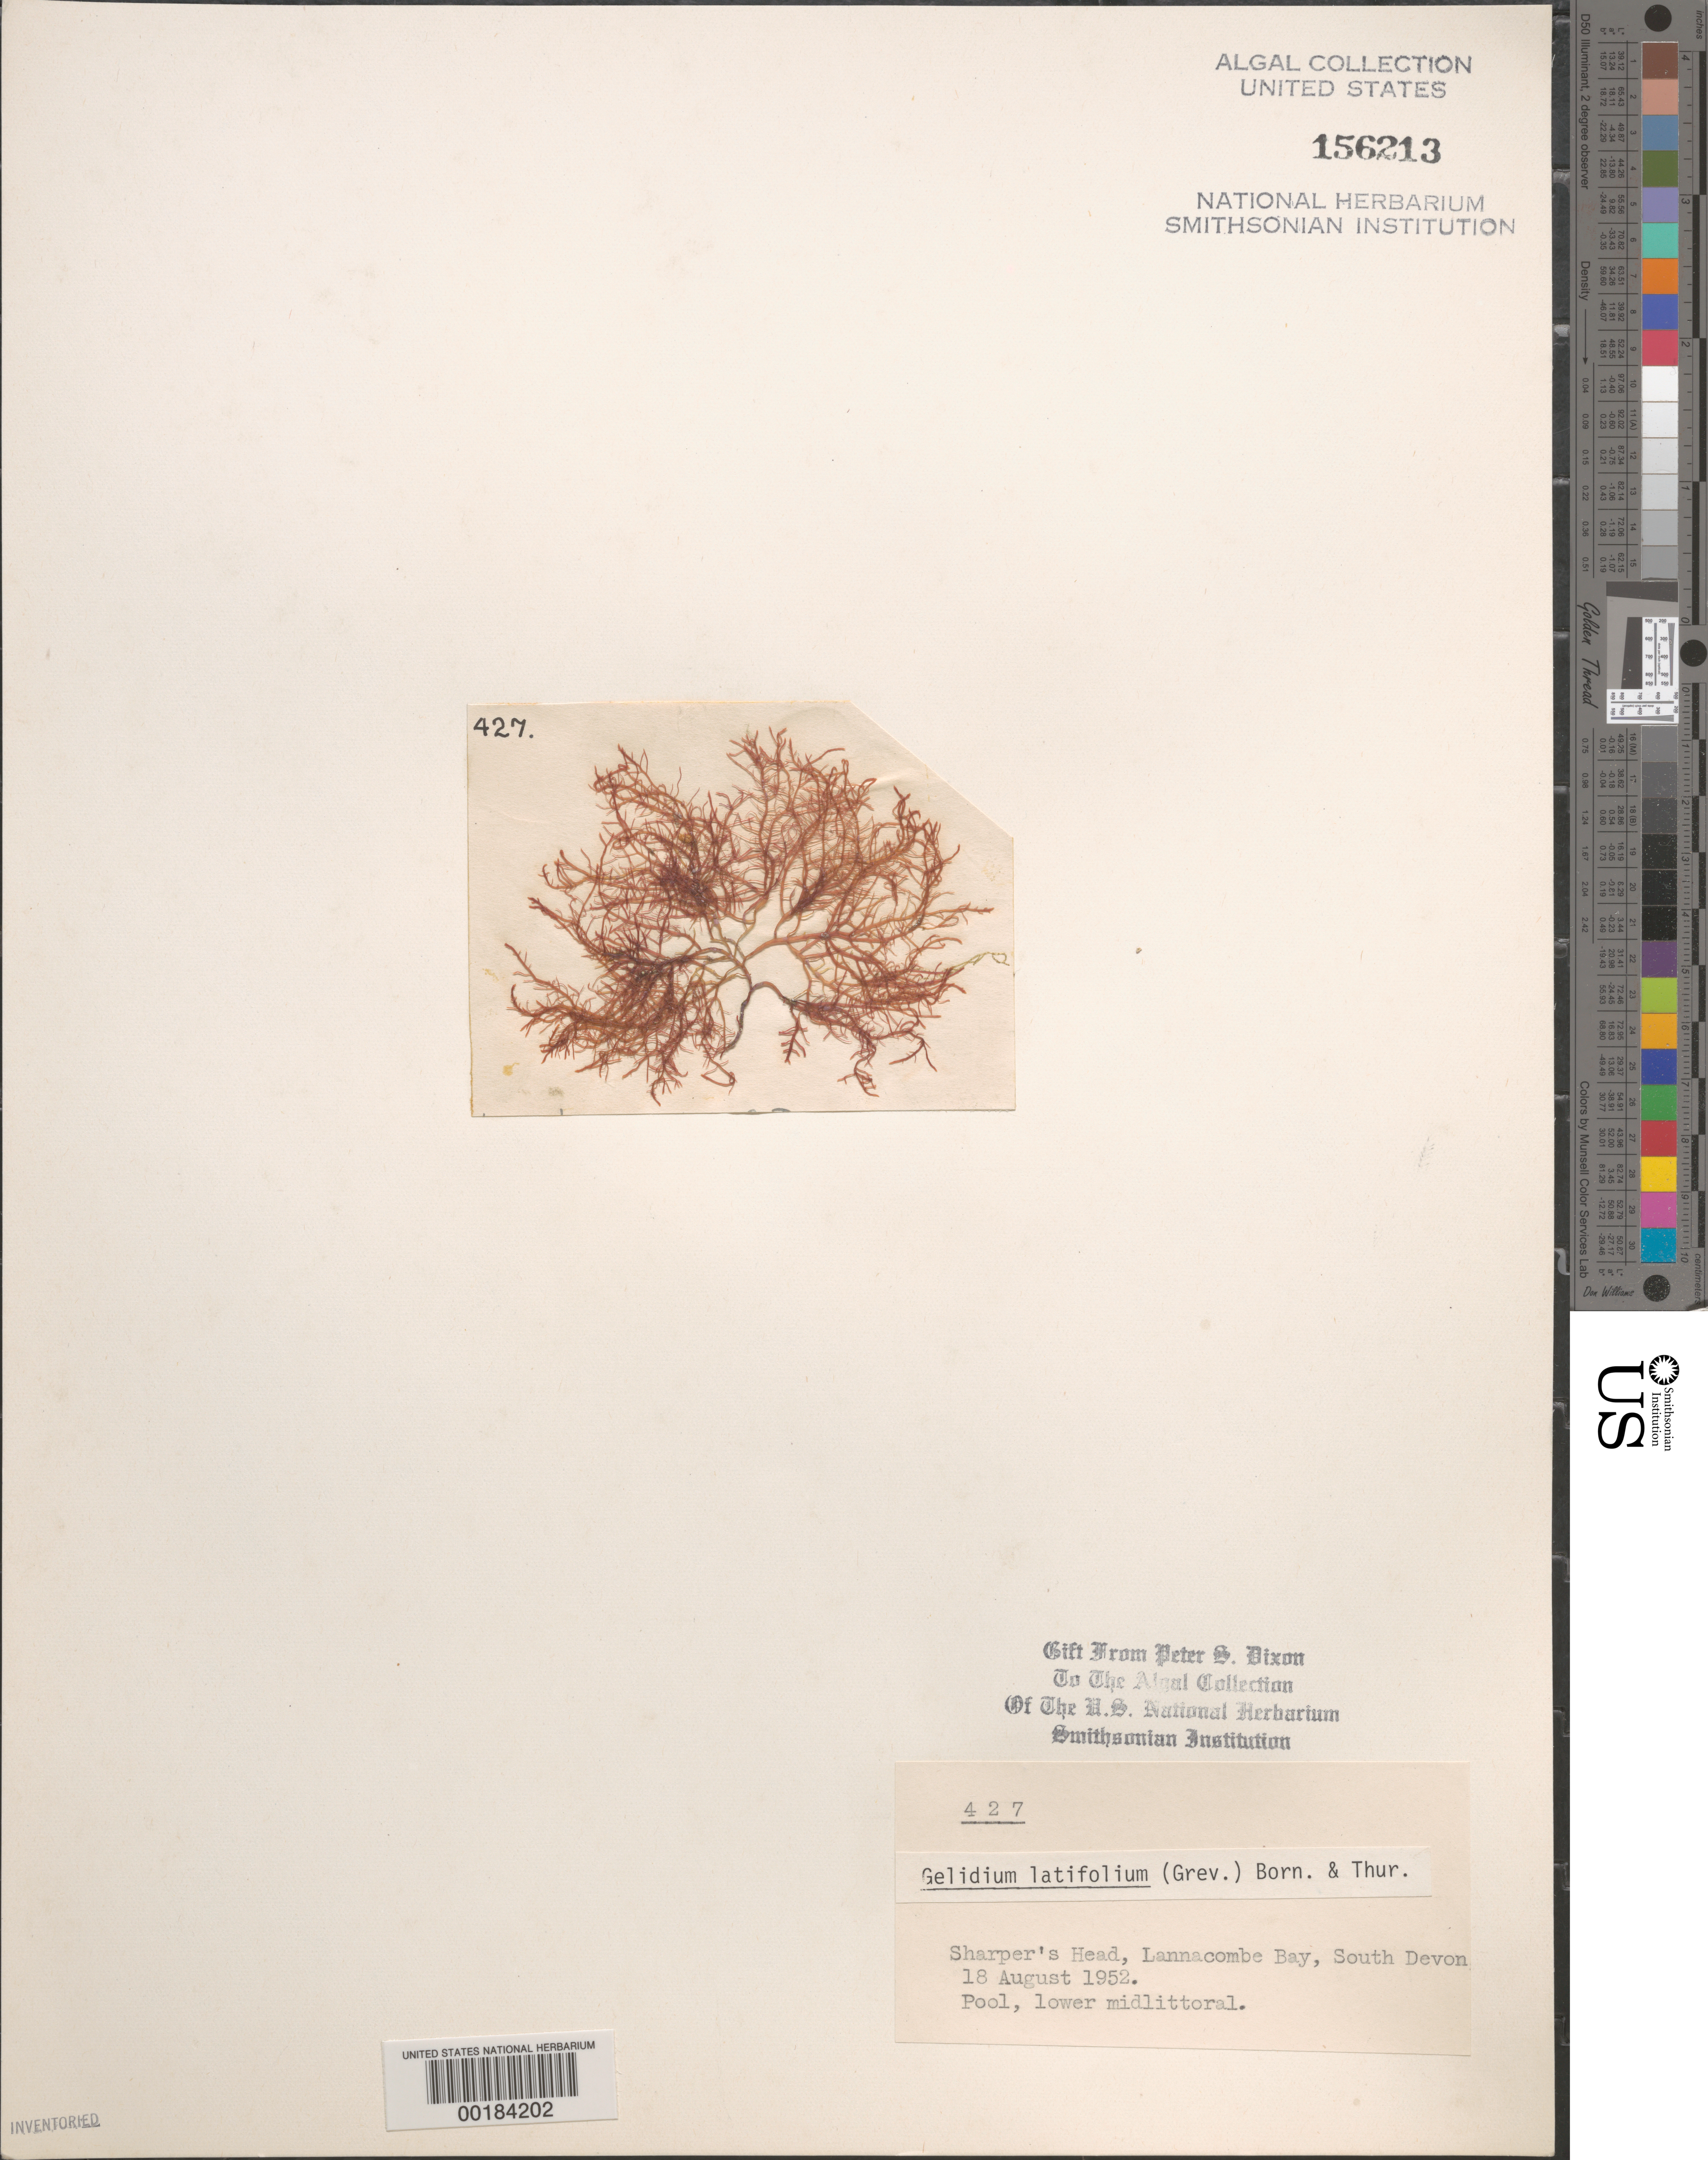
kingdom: Plantae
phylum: Rhodophyta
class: Florideophyceae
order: Gelidiales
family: Gelidiaceae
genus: Gelidium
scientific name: Gelidium spinosum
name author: (S.G. Gmel.) P.C. Silva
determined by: Algae name updating Project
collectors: P. S. Dixon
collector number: PSD 427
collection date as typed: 18 Aug 1952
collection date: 1952-08-18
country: United Kingdom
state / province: England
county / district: Devon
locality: Sharper's Head, Lannacombe Bay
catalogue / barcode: US 156213